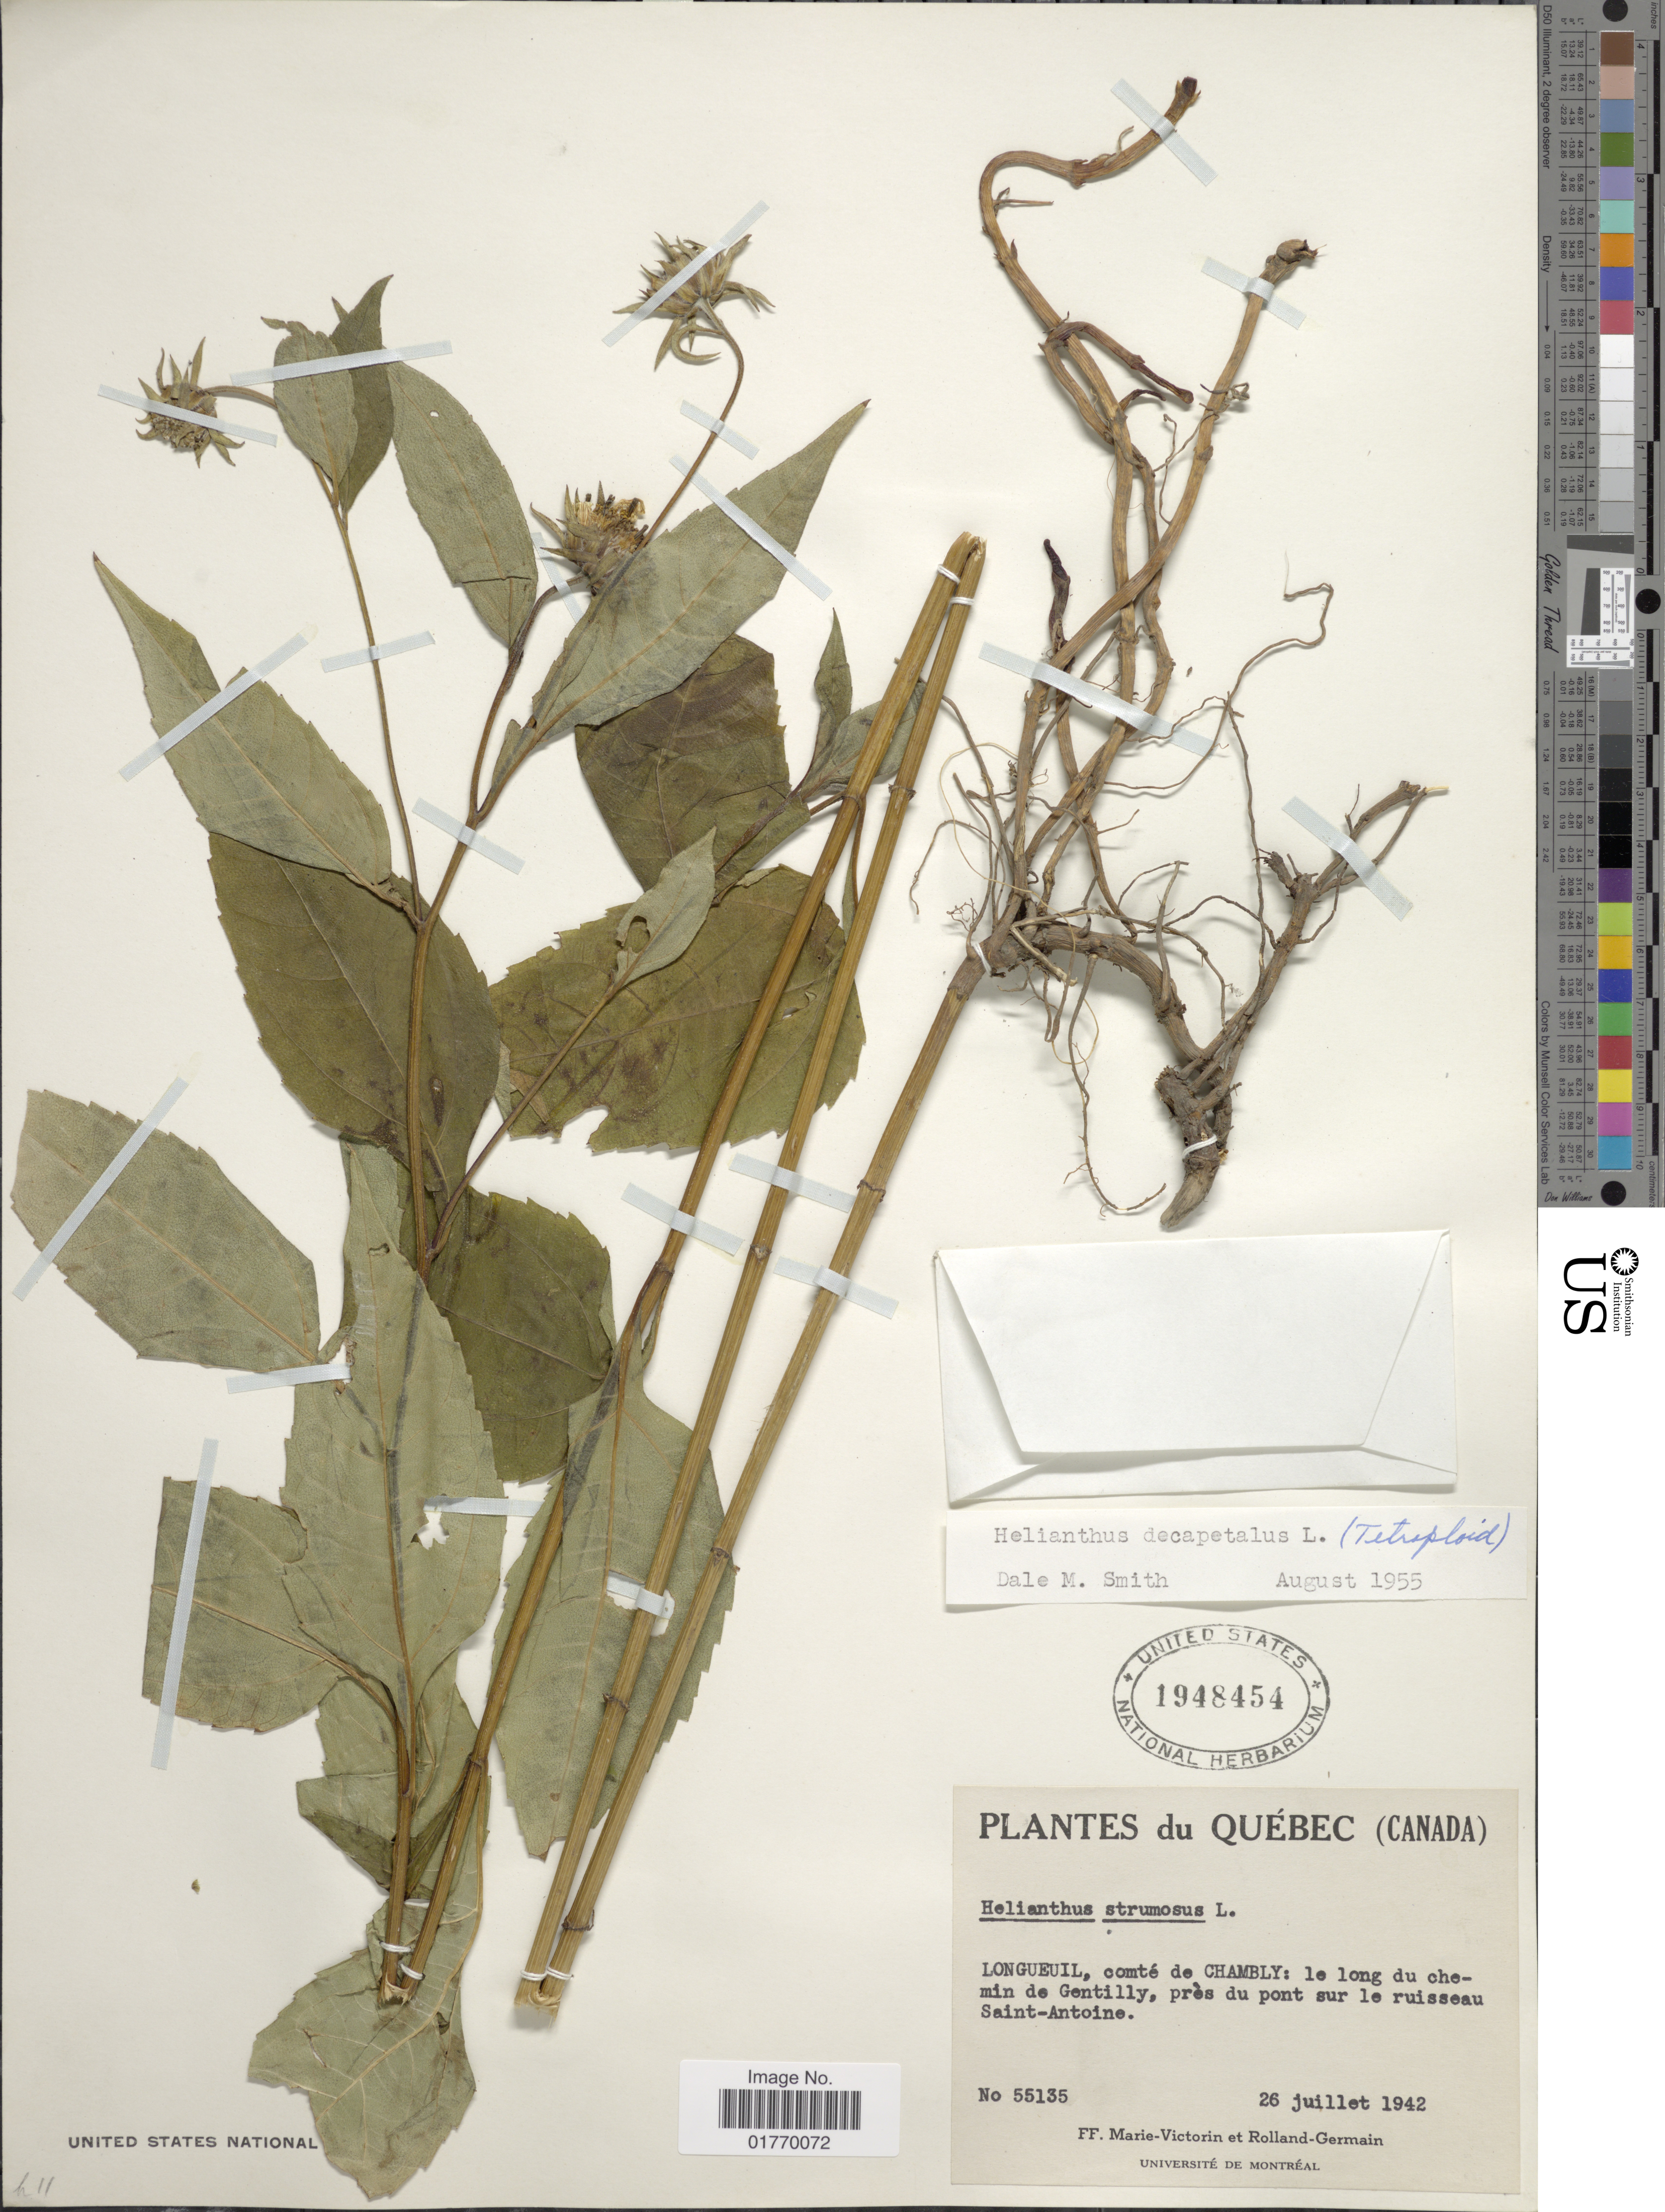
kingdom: Plantae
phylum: Tracheophyta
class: Magnoliopsida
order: Asterales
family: Asteraceae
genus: Helianthus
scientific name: Helianthus decapetalus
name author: L.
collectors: Fr. Marie-Victorin & Rolland-Germain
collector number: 55135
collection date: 1942-07-26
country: Canada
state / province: Quebec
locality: Longueuil, comite de Chambly: le long du chelmin de Gentilly, pres du pont sur le ruisseau Saint-Antoine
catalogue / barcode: US 1948454